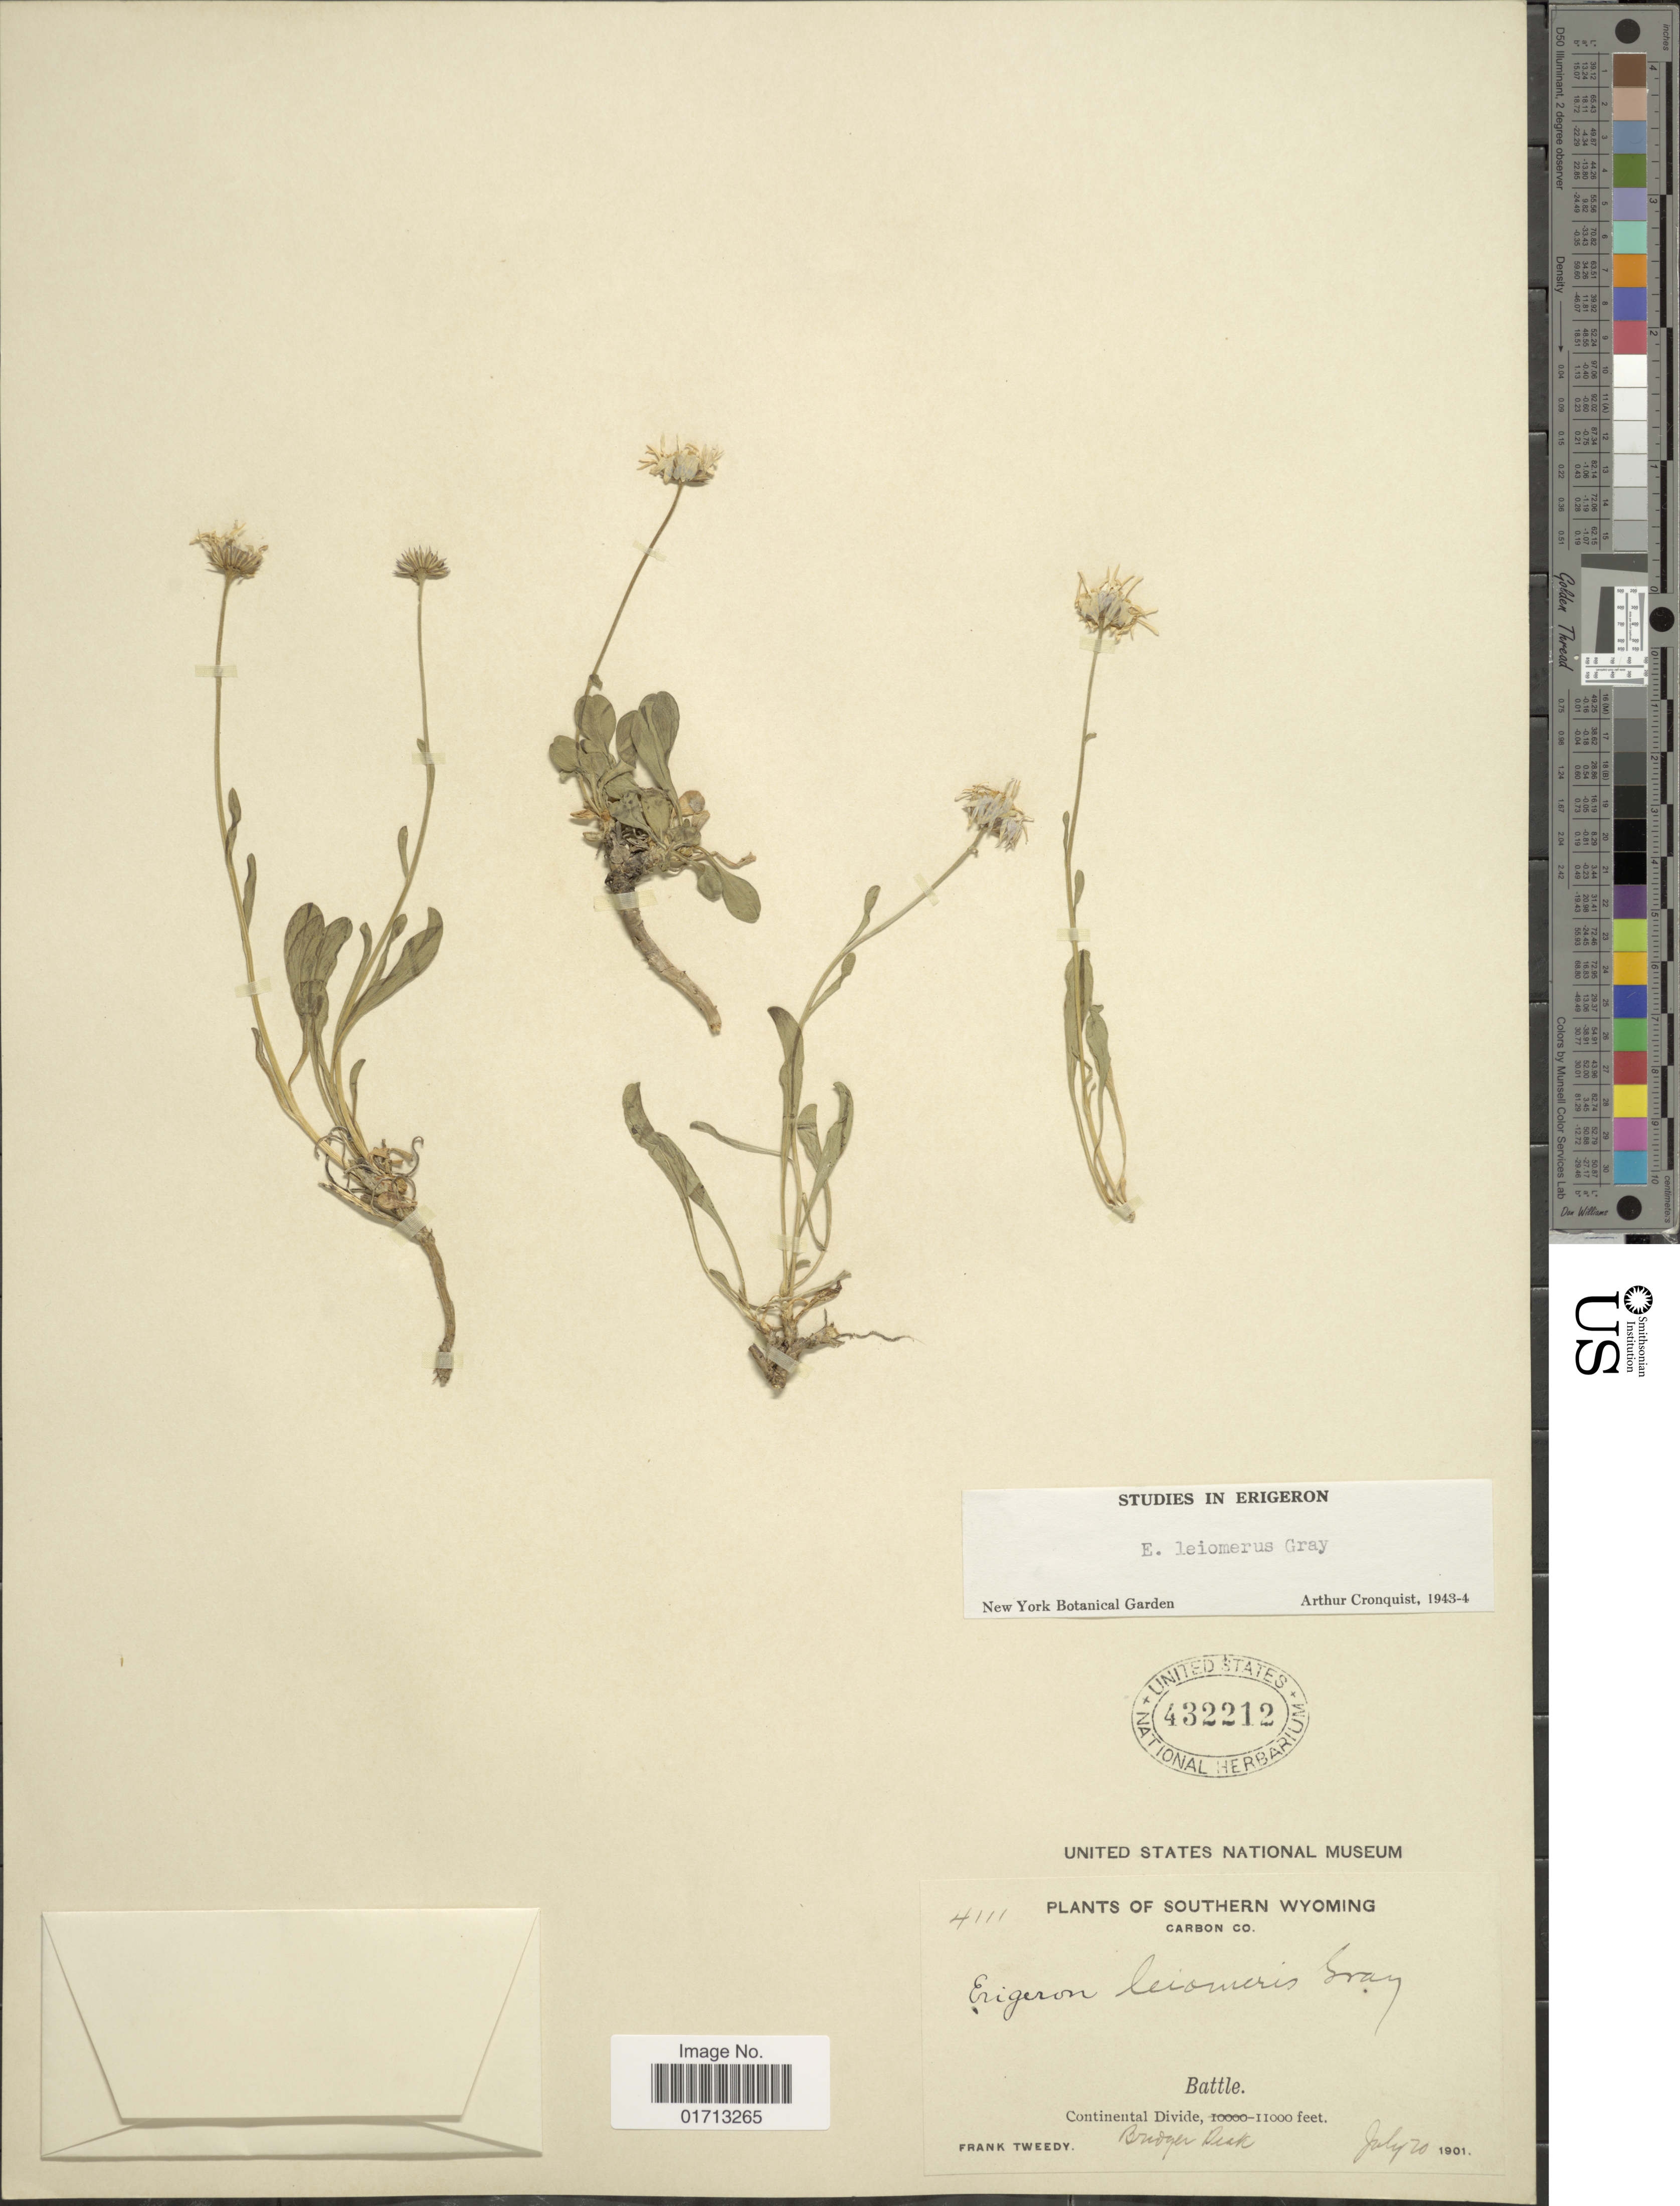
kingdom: Plantae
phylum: Tracheophyta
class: Magnoliopsida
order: Asterales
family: Asteraceae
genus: Erigeron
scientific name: Erigeron leiomerus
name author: A. Gray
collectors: F. Tweedy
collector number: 4111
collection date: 1901-07-20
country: United States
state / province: Wyoming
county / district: Carbon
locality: Southern Wyoming. Carbon Co. Battle. Continental Divide. Bergen Peak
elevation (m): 3353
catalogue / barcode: US 432212